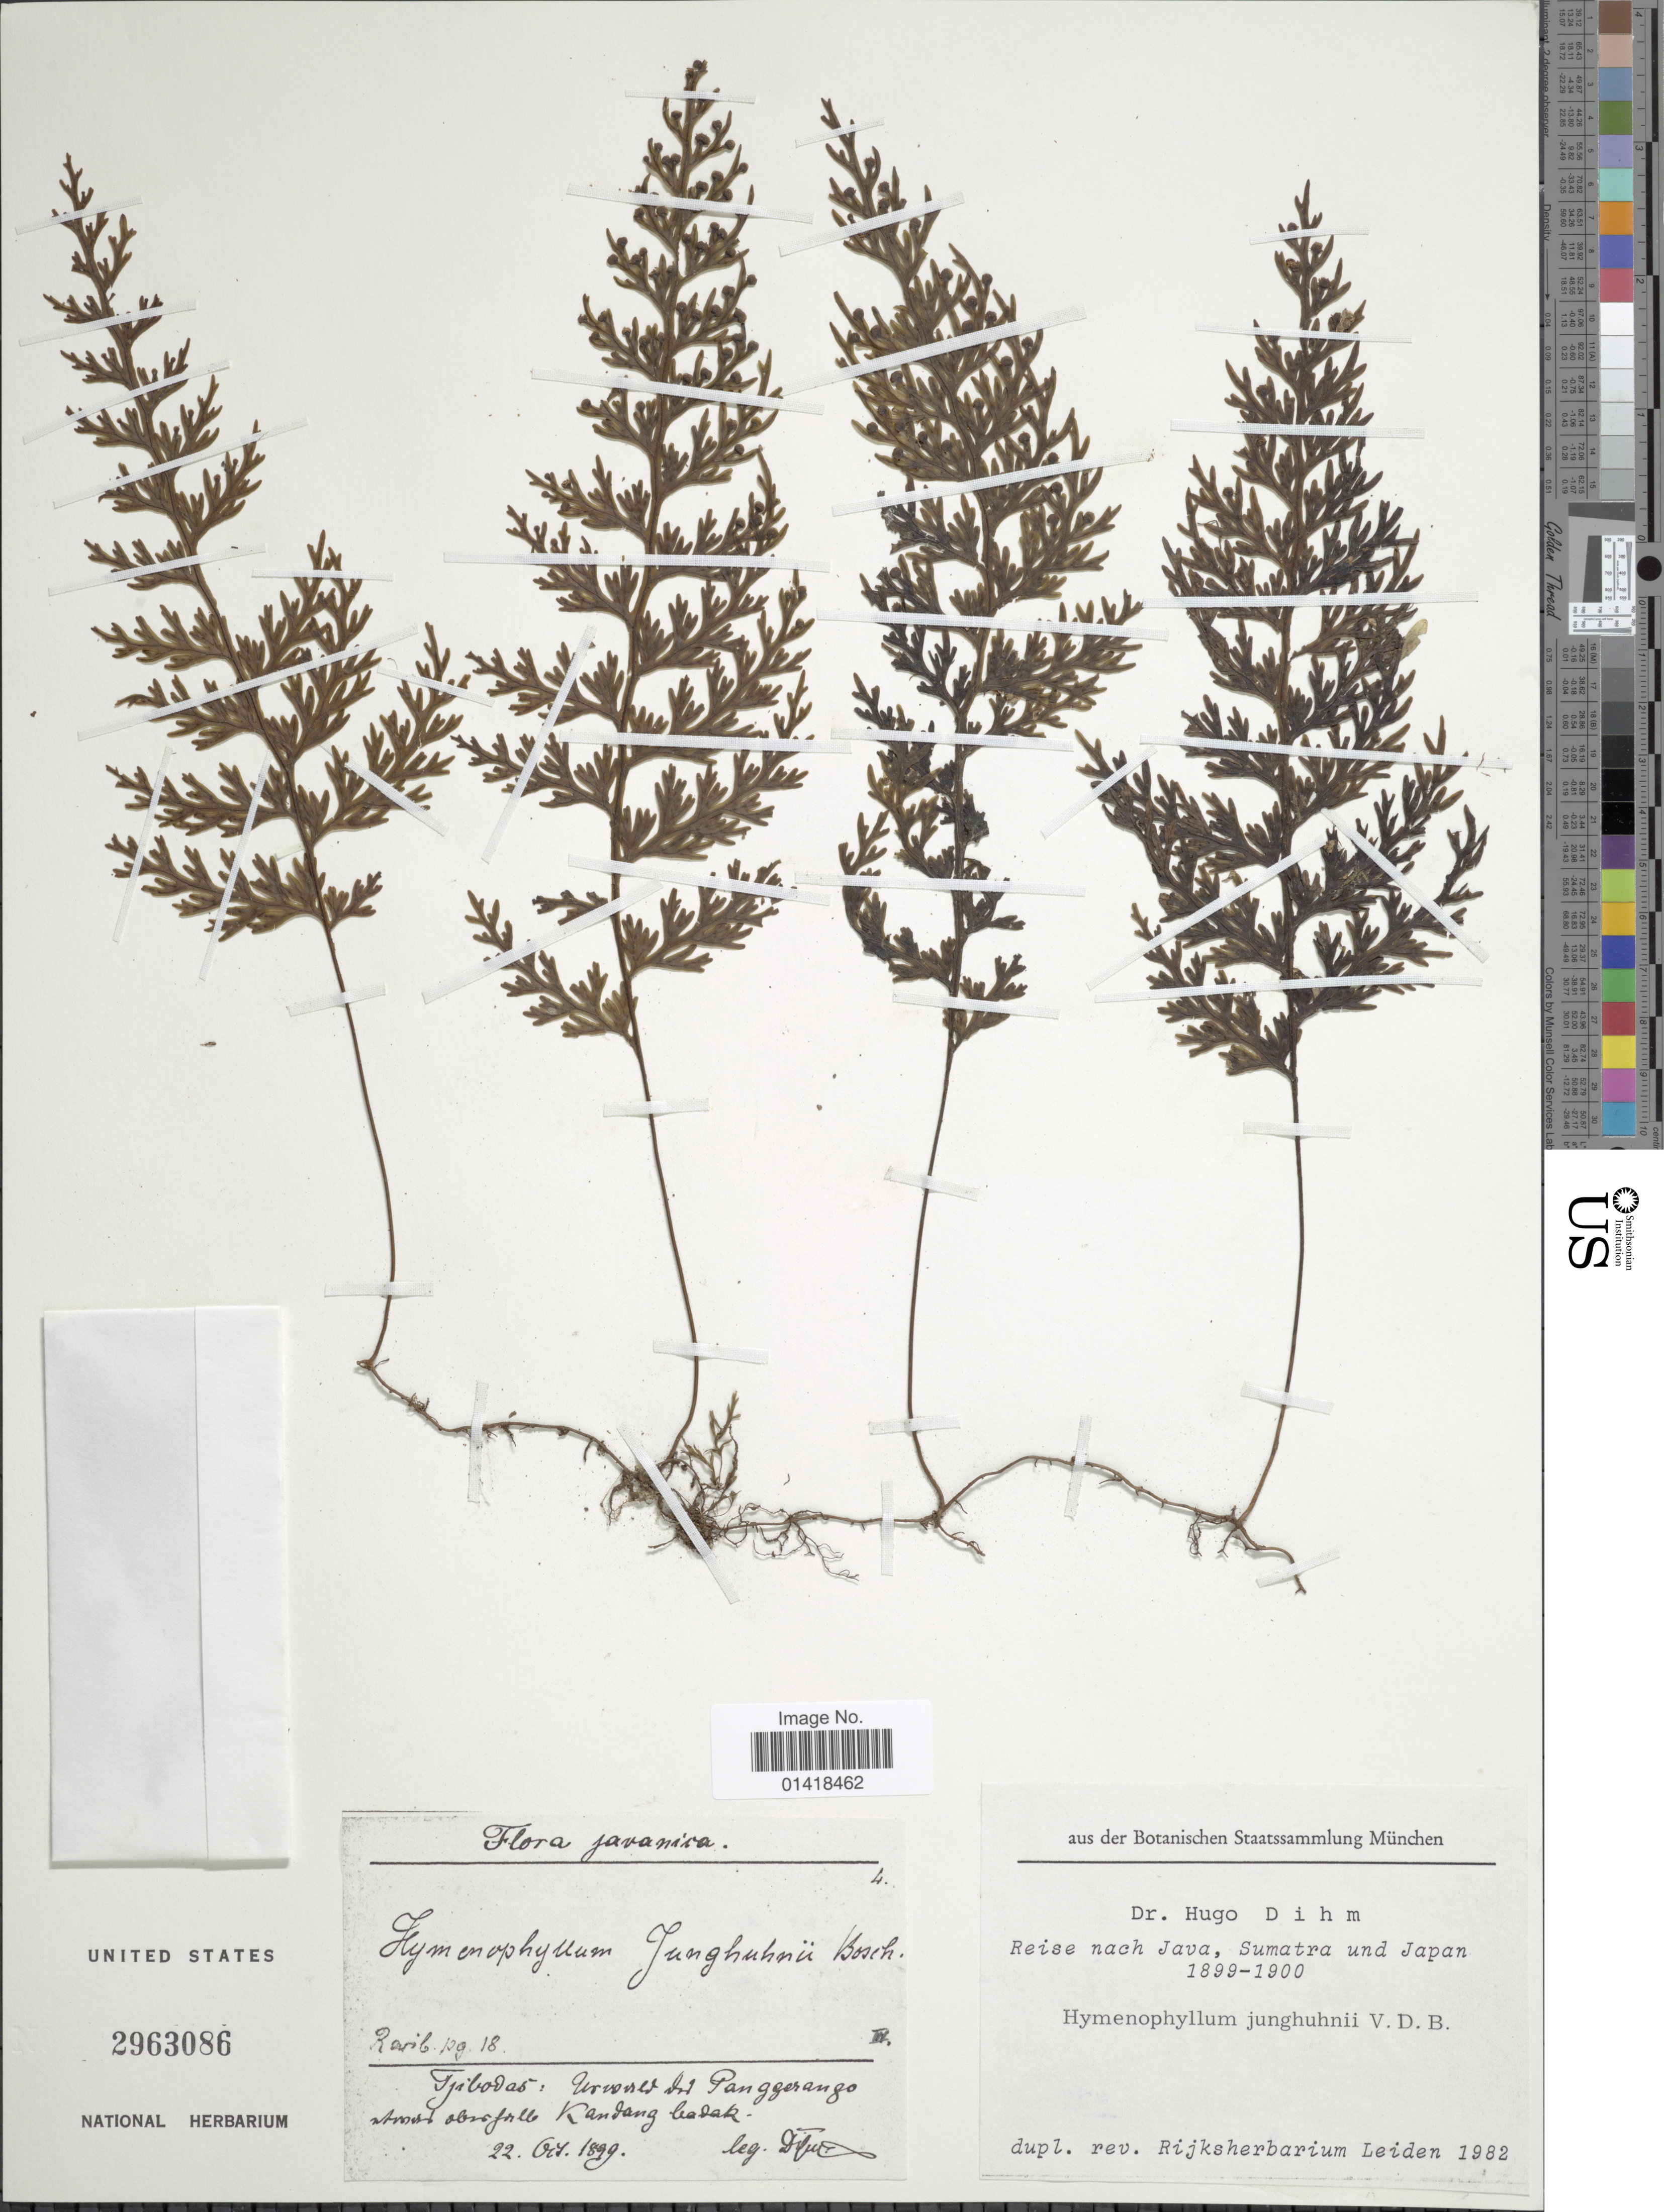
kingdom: Plantae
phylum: Tracheophyta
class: Polypodiopsida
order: Hymenophyllales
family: Hymenophyllaceae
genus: Hymenophyllum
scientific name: Hymenophyllum junghuhnii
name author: Bosch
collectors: H. Dihm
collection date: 1899-10-22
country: Indonesia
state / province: Java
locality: Tjibodas: Urvonev ved Panggerango aroubd aborfall Kangvang Babak.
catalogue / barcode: US 2963086